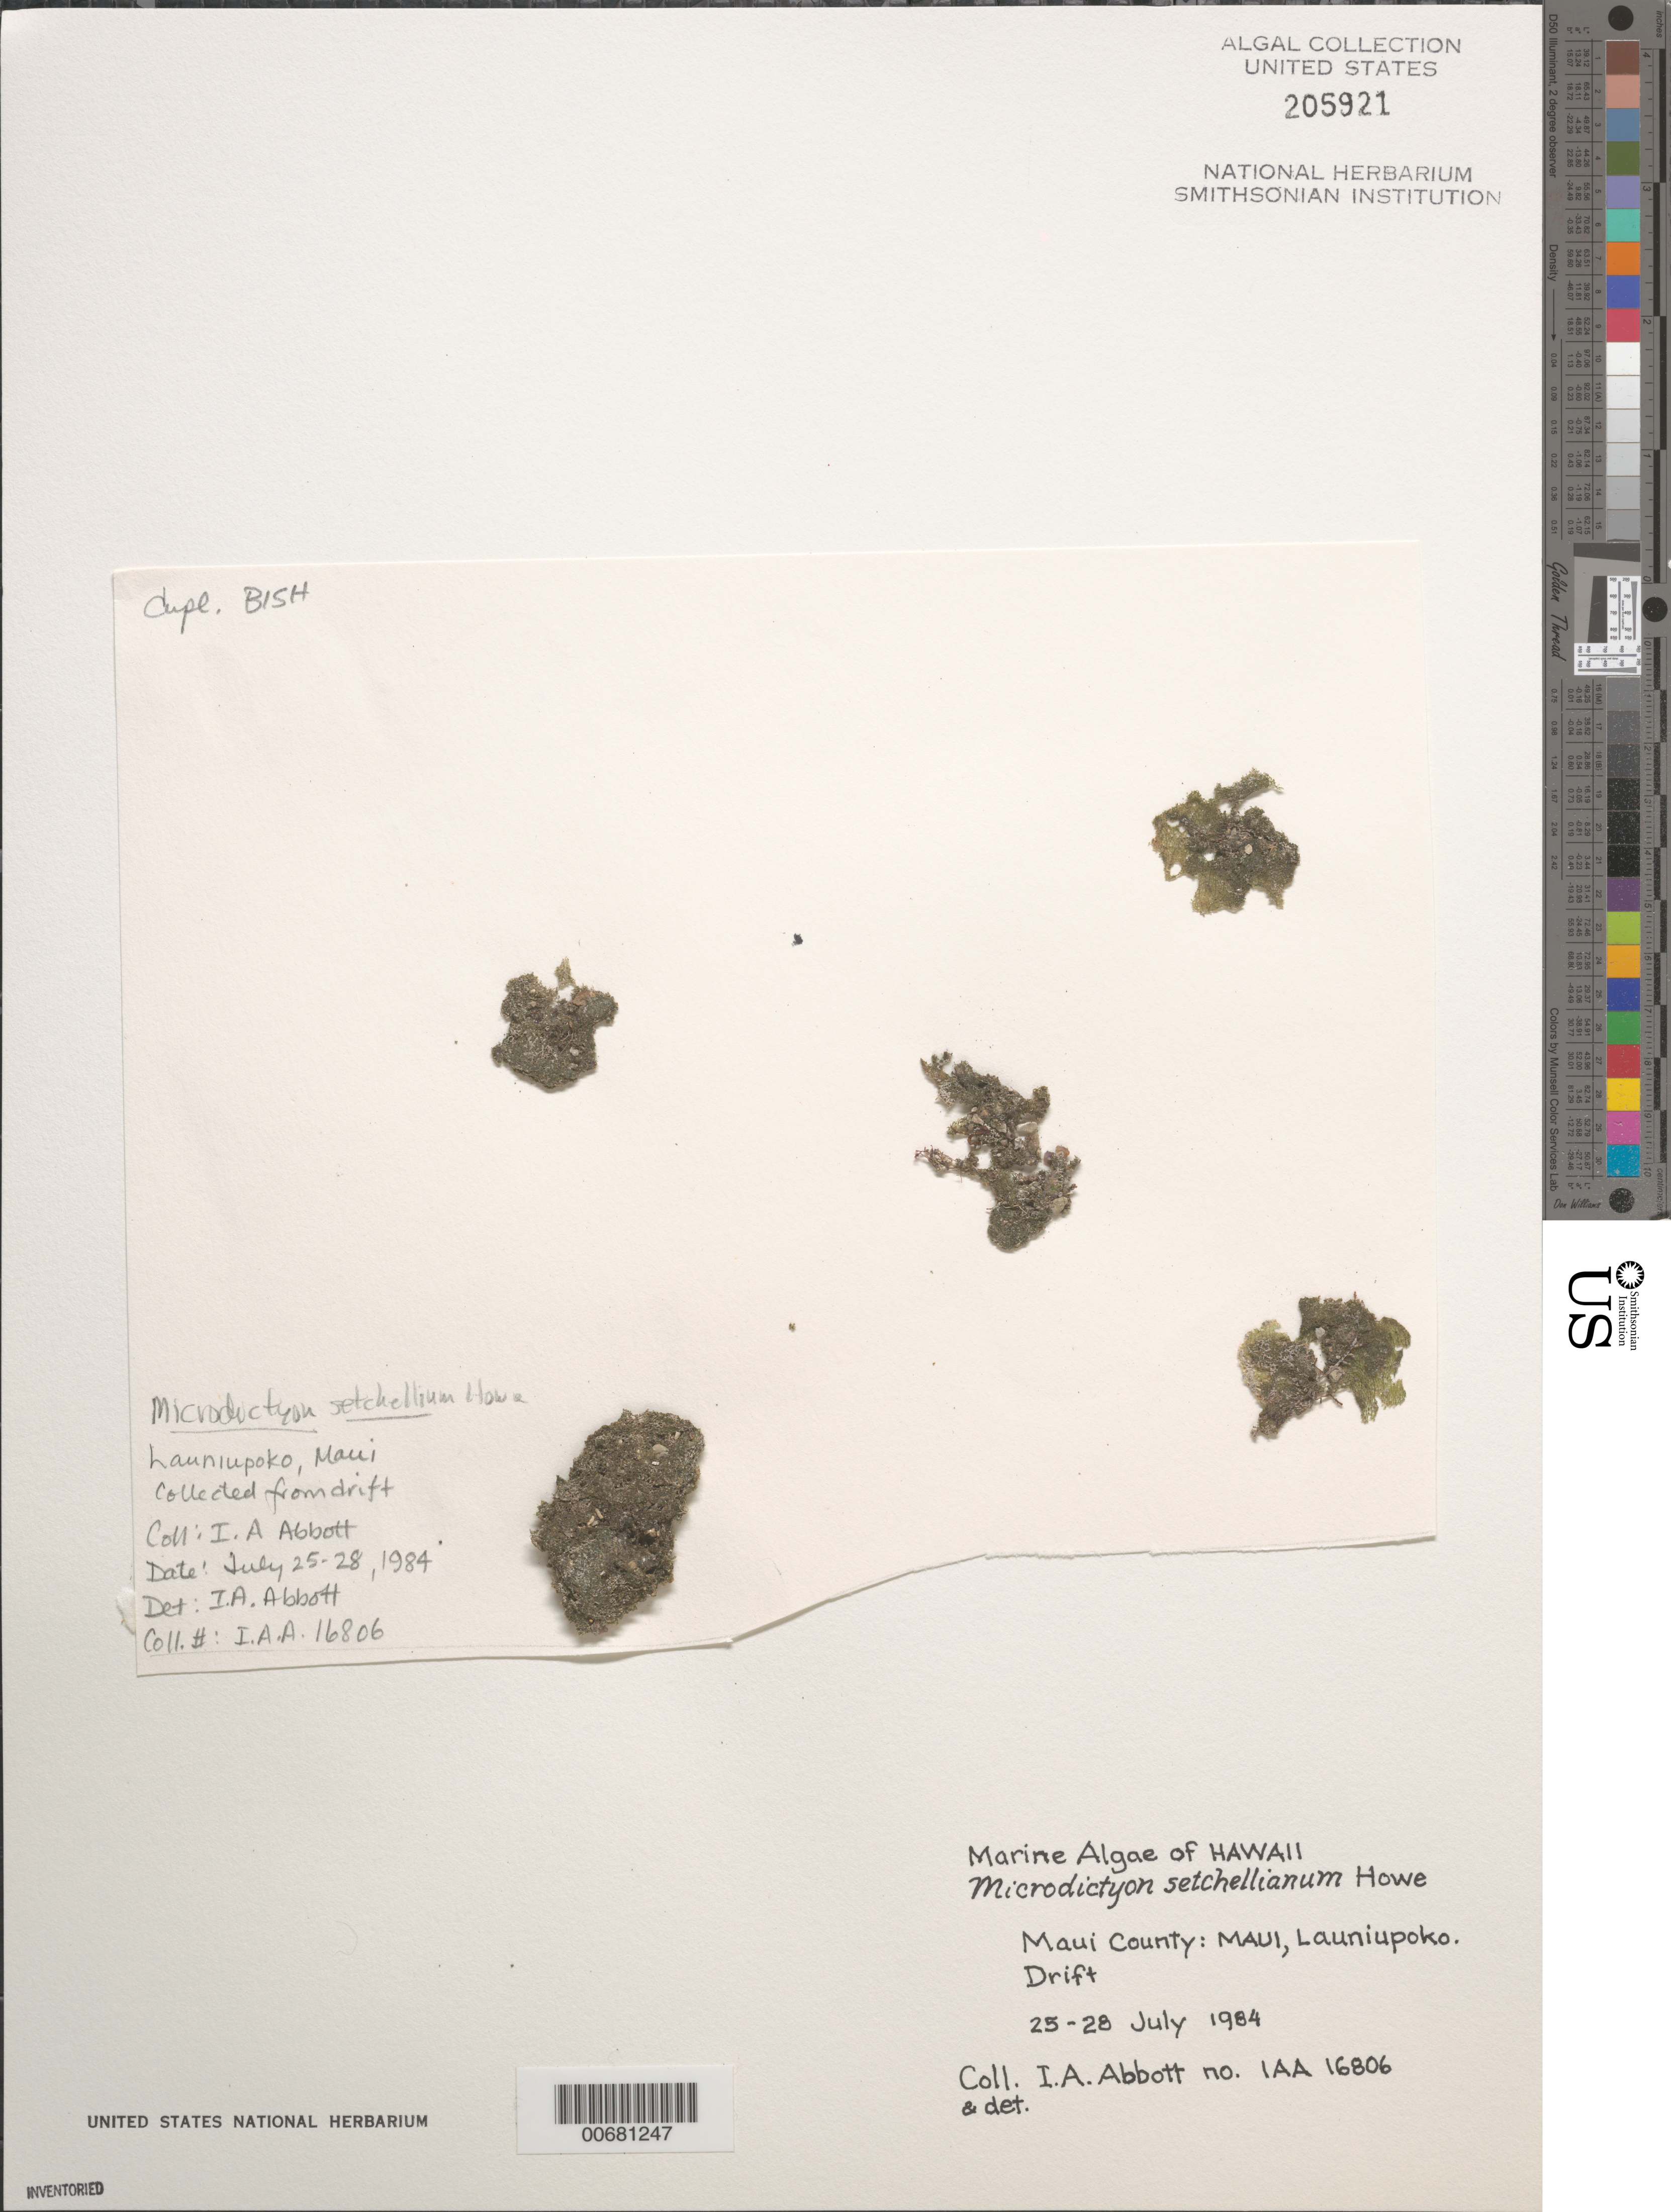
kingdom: Plantae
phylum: Chlorophyta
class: Ulvophyceae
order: Cladophorales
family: Anadyomenaceae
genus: Microdictyon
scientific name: Microdictyon setchellianum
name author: M. Howe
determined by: Abbott, Isabella A.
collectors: I. A. Abbott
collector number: IAA 16806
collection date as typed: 25 Jul 1984 to 28 Jul 1984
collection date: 1984-07-25/1984-07-28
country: United States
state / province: Hawaii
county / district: Maui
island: Maui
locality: Launiupoko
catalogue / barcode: US 205921